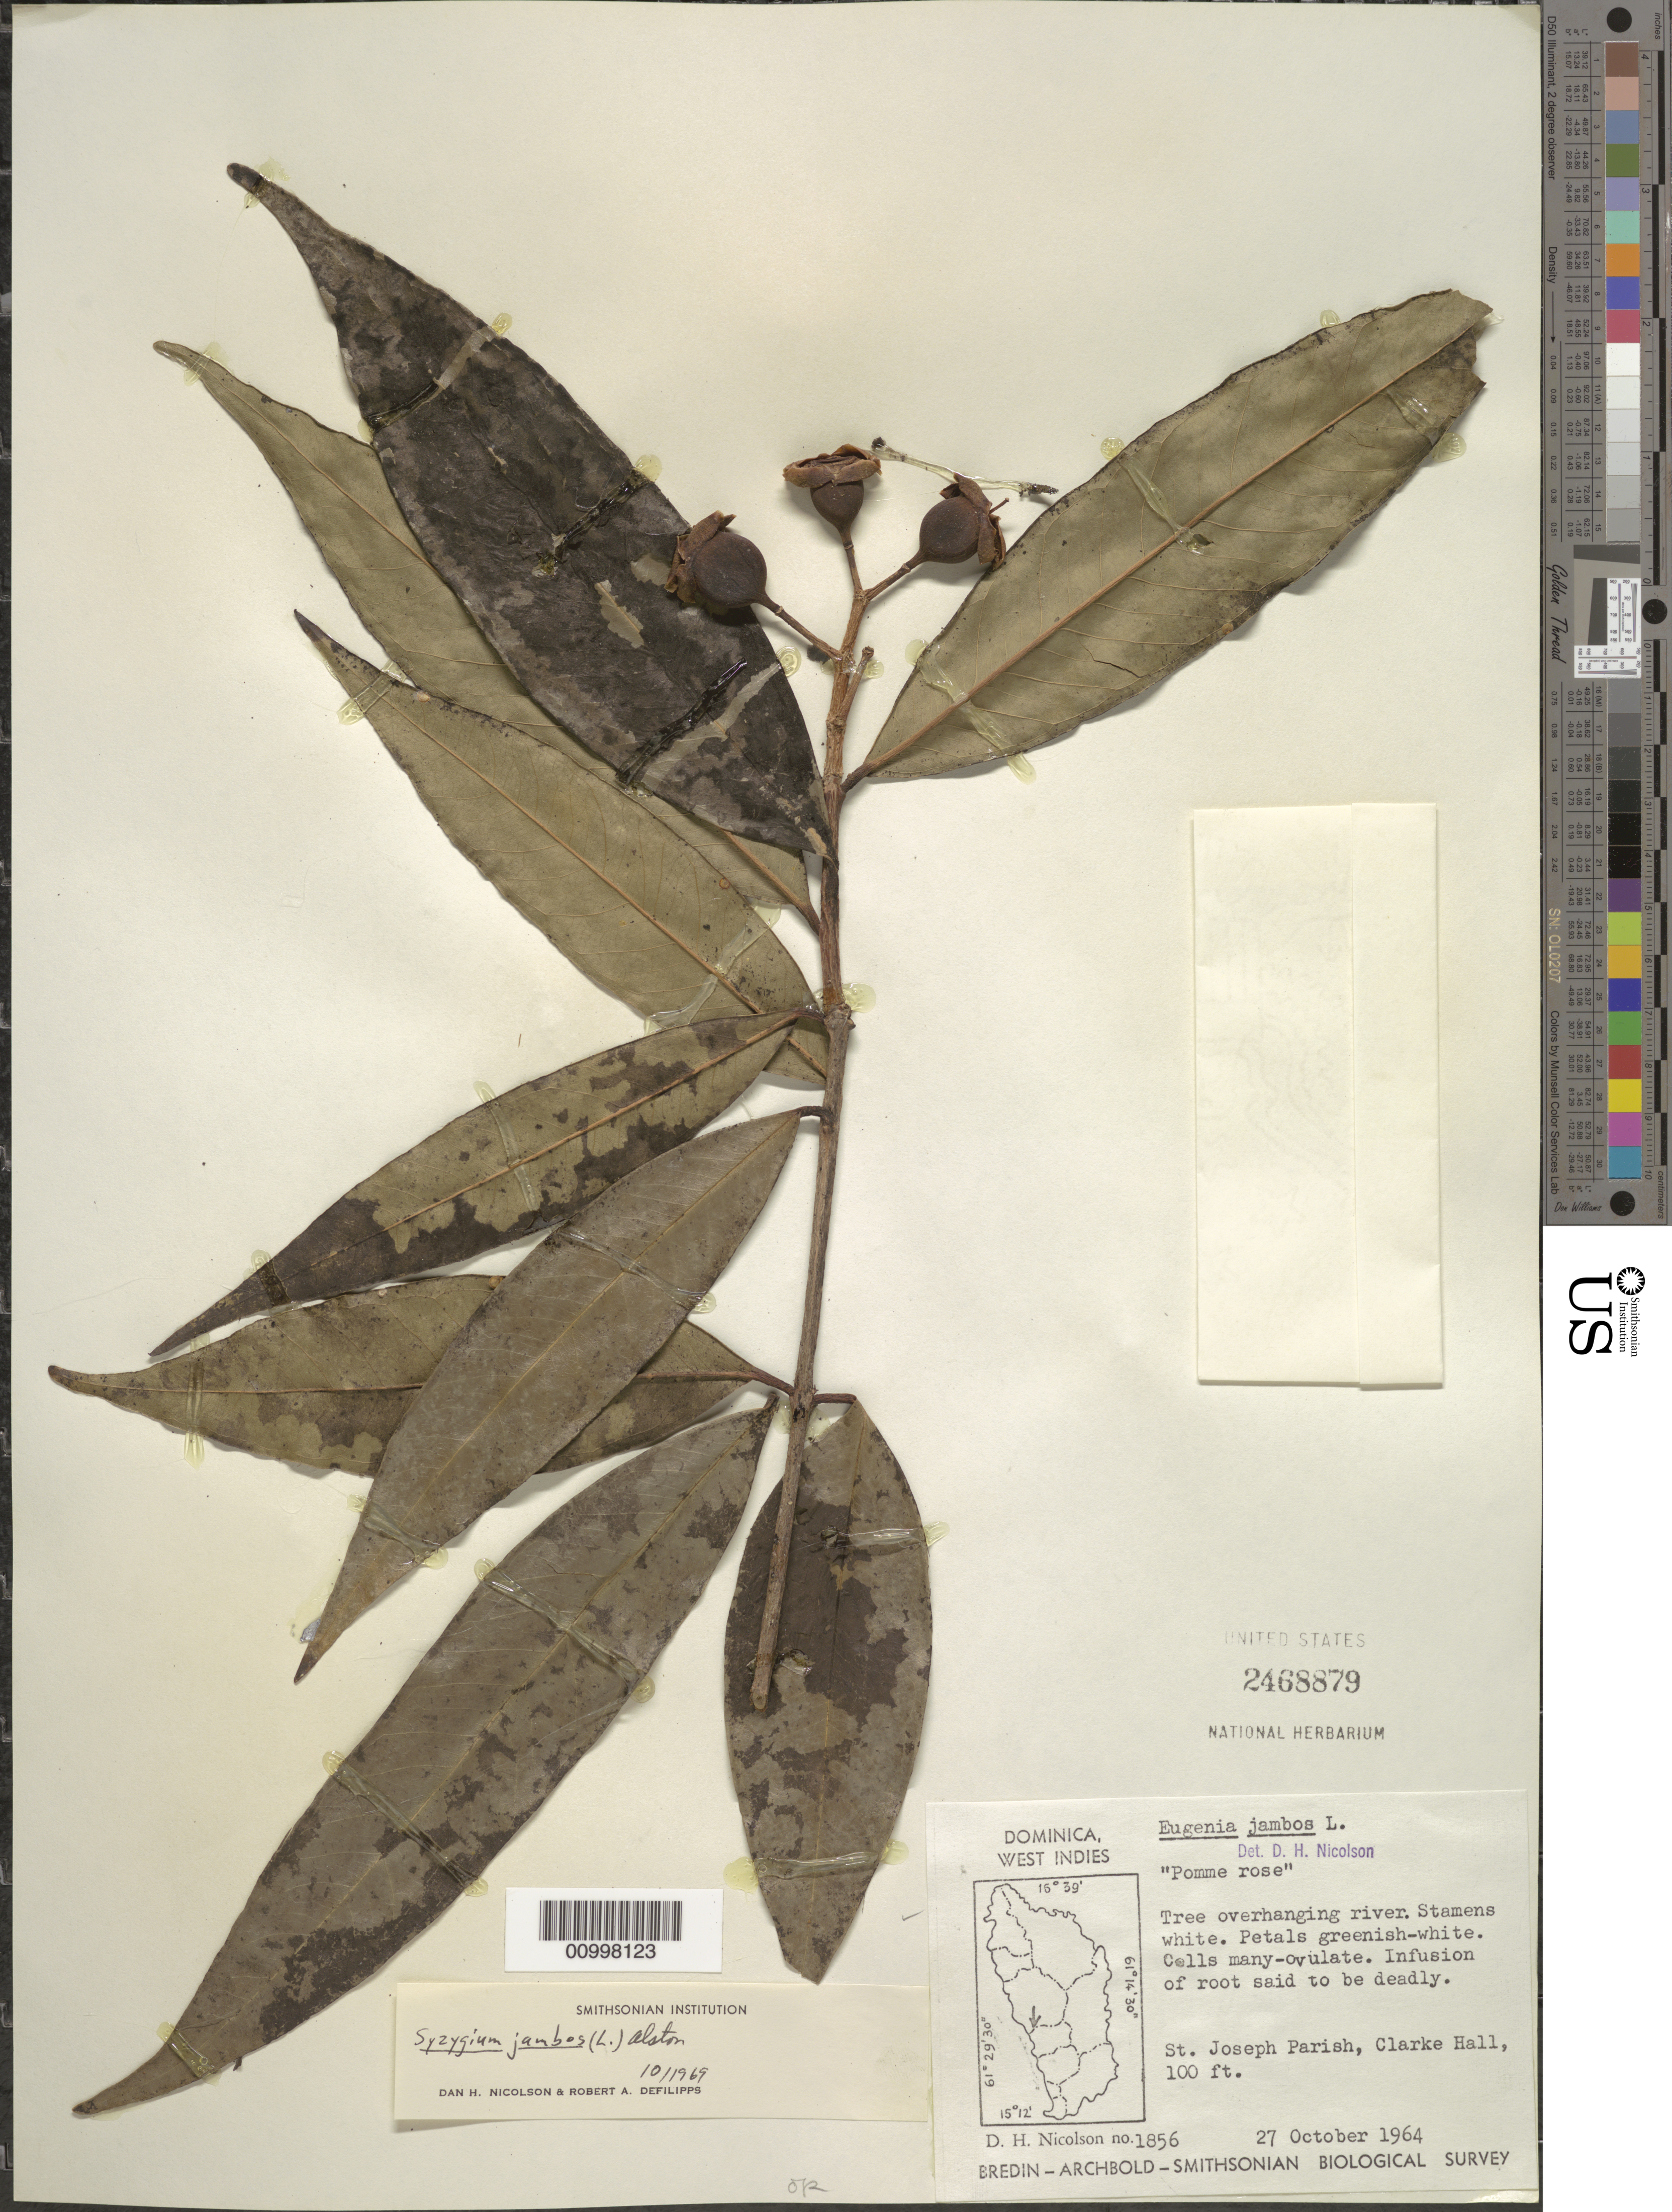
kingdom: Plantae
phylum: Tracheophyta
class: Magnoliopsida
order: Myrtales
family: Myrtaceae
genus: Syzygium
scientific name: Syzygium jambos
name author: (L.) Alston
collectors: D. H. Nicolson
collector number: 1856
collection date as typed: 27 Oct 1964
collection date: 1964-10-27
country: Dominica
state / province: St. Joseph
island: Dominica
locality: Clarke Hall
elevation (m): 30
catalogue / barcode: US 2468879